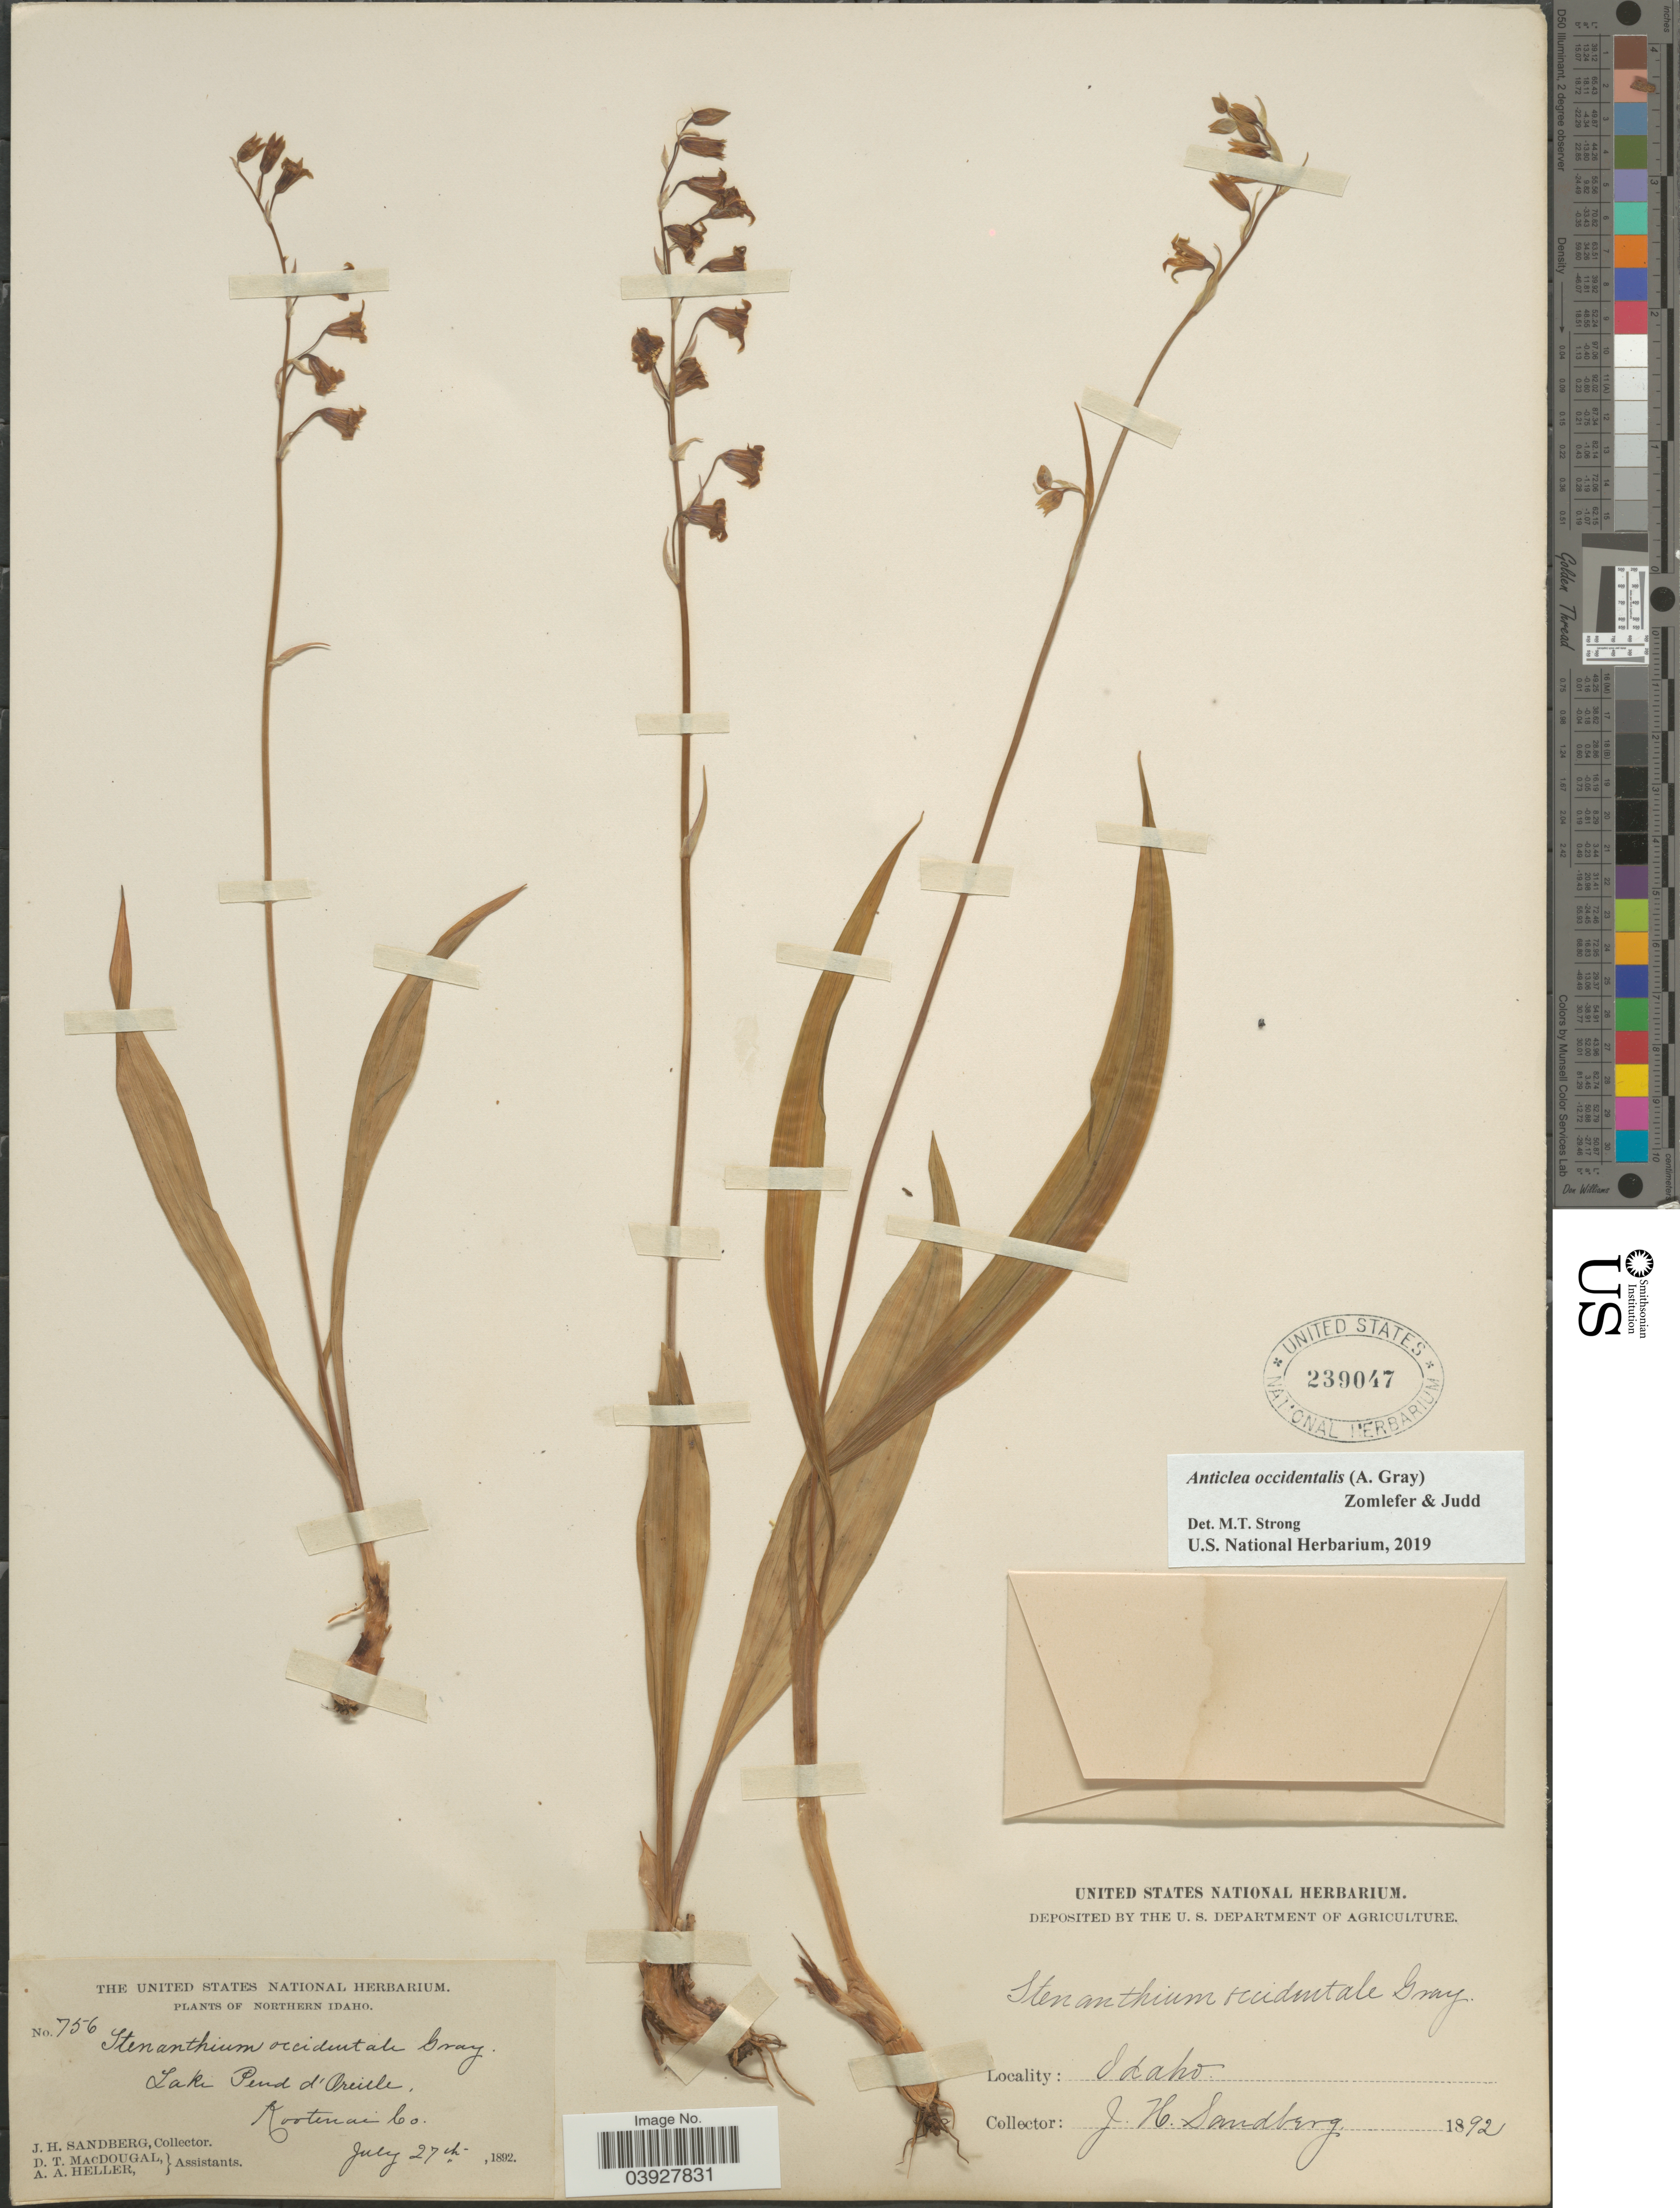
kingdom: Plantae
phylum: Tracheophyta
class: Liliopsida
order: Liliales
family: Melanthiaceae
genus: Anticlea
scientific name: Anticlea occidentalis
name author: (A. Gray) Zomlefer & Judd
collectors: J. H. Sandberg, D. T. MacDougal & A. A. Heller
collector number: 756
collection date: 1892-07-27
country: United States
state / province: Idaho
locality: Northern Idaho. Lake Pend d'Oreille. Kootenai Co.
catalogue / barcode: US 239047